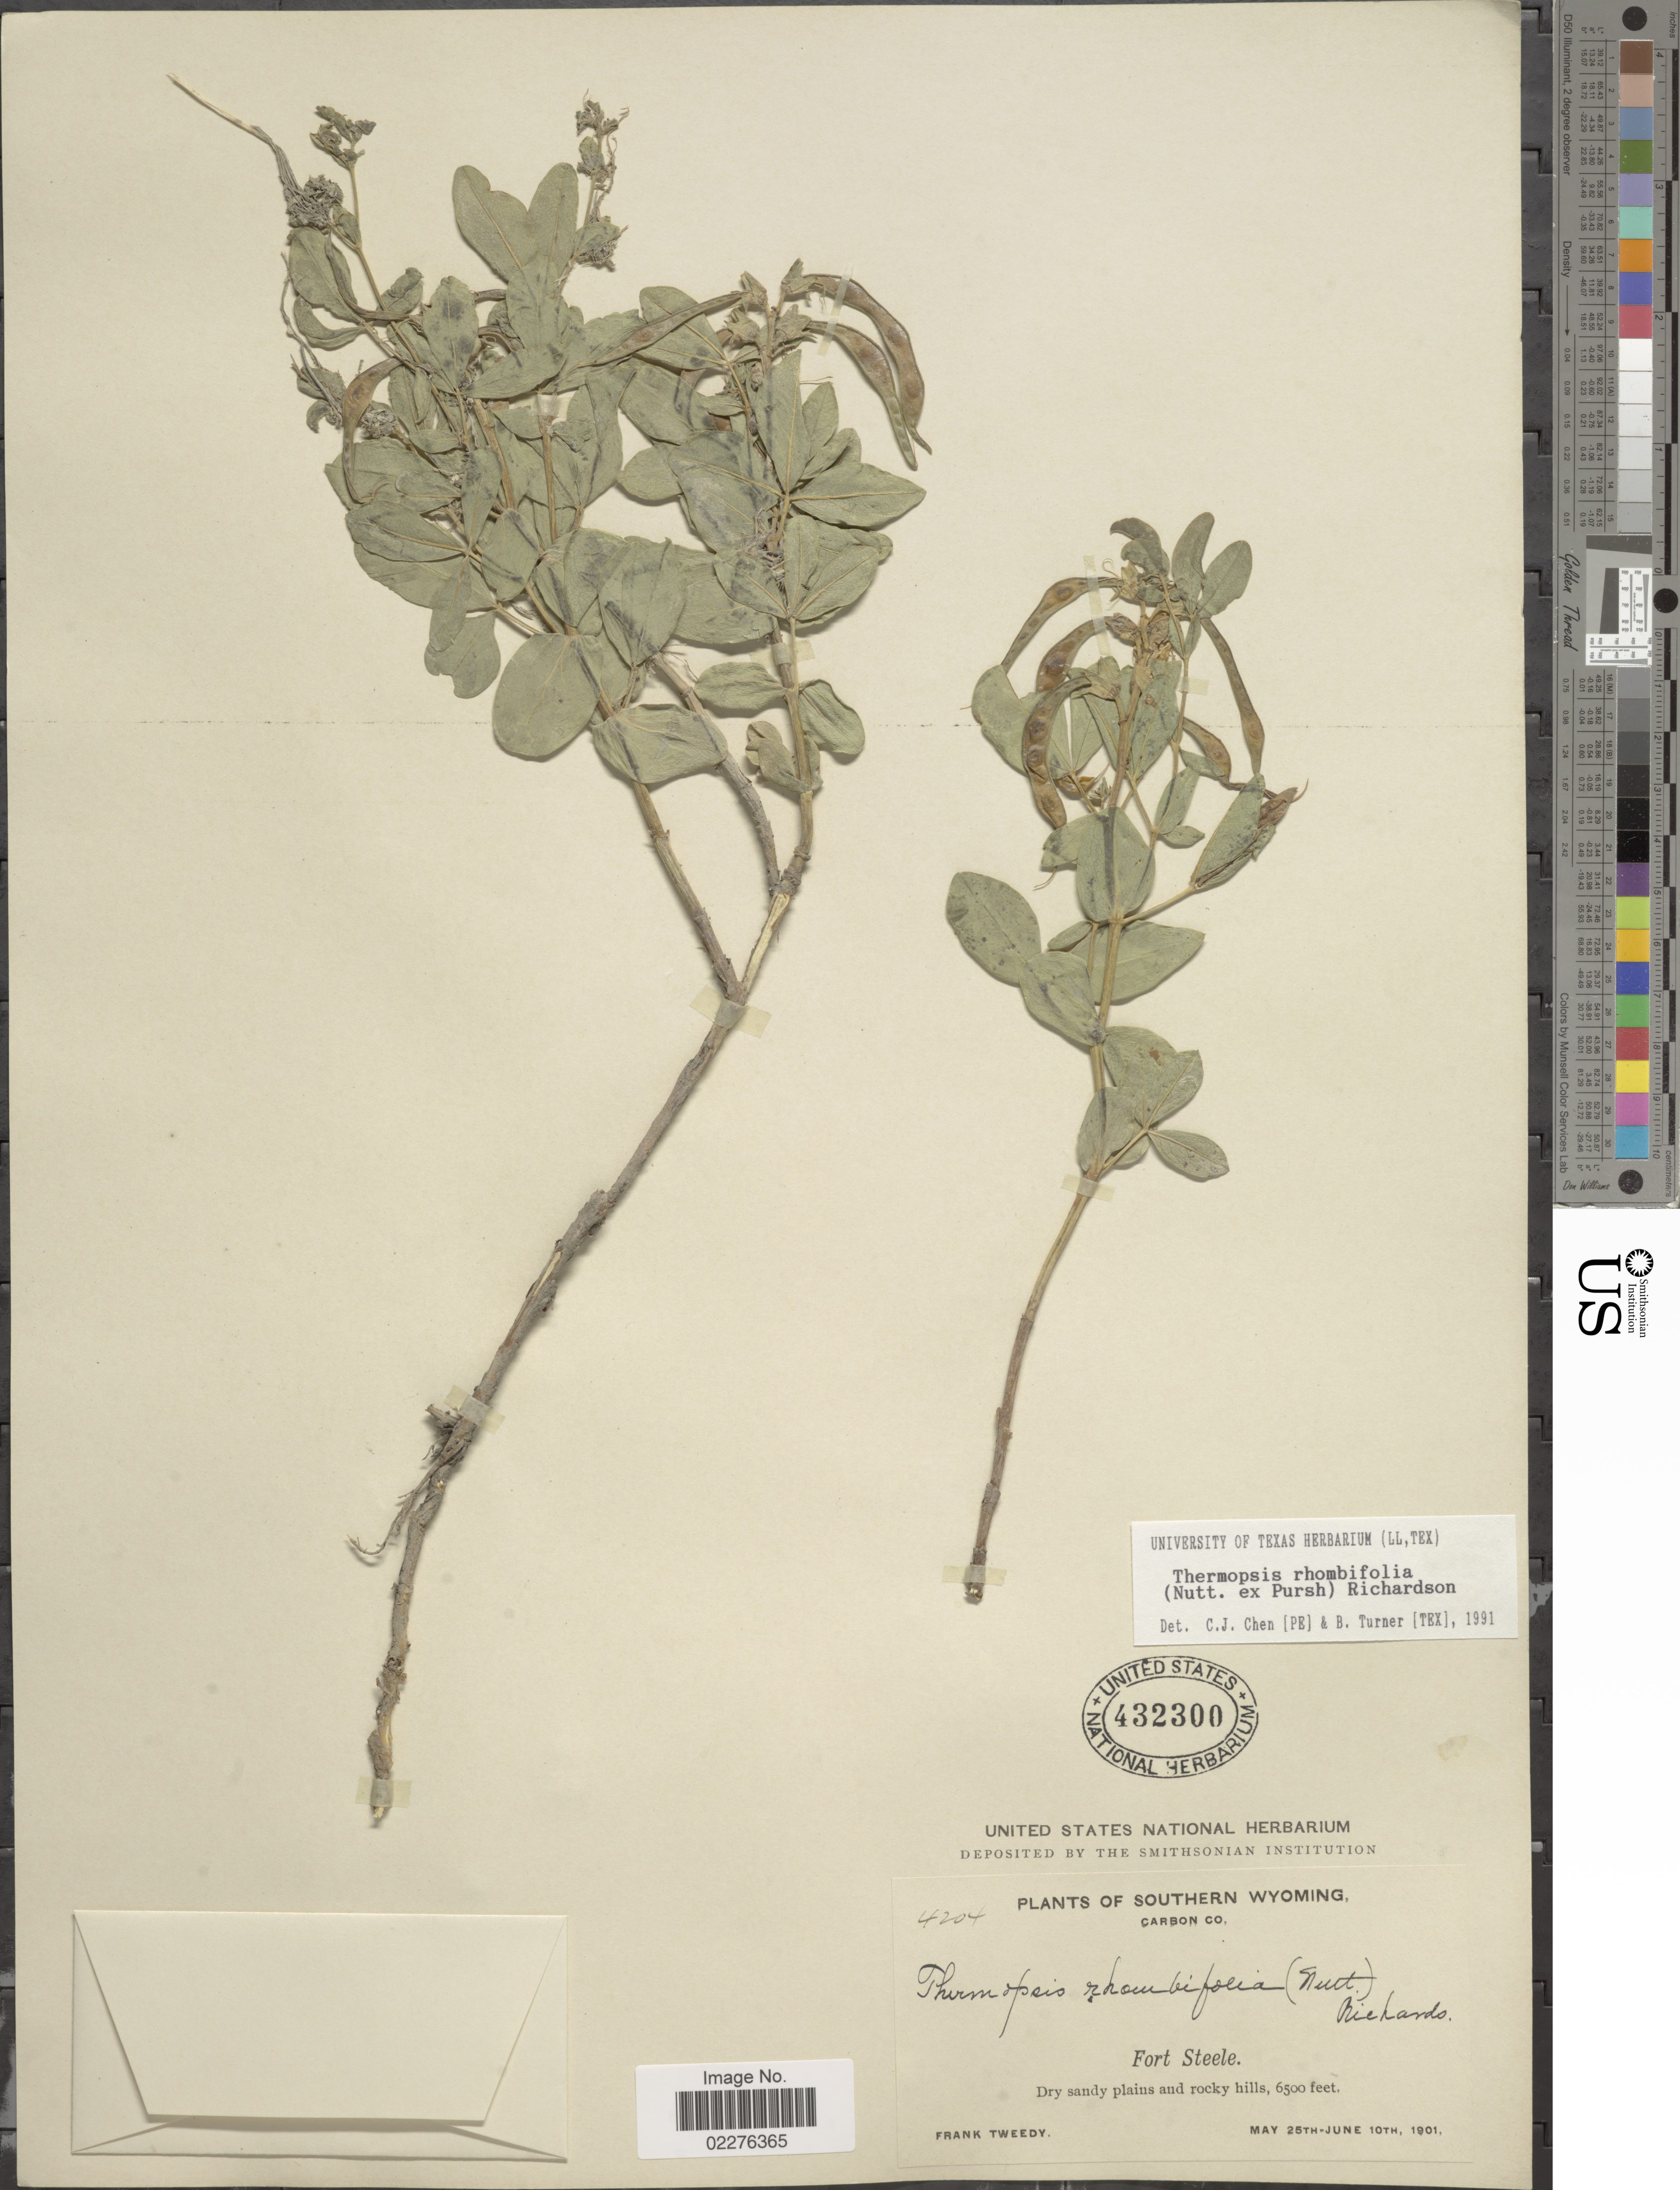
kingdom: Plantae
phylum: Tracheophyta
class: Magnoliopsida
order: Fabales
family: Fabaceae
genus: Thermopsis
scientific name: Thermopsis rhombifolia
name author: Richardson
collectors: F. Tweedy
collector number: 4204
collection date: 1901-05-25/1901-06-10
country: United States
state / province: Wyoming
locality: Southern Wyoming, Carbon Co, Fort Steele, Dry sandy plains and rocky hills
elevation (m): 1981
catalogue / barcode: US 432300